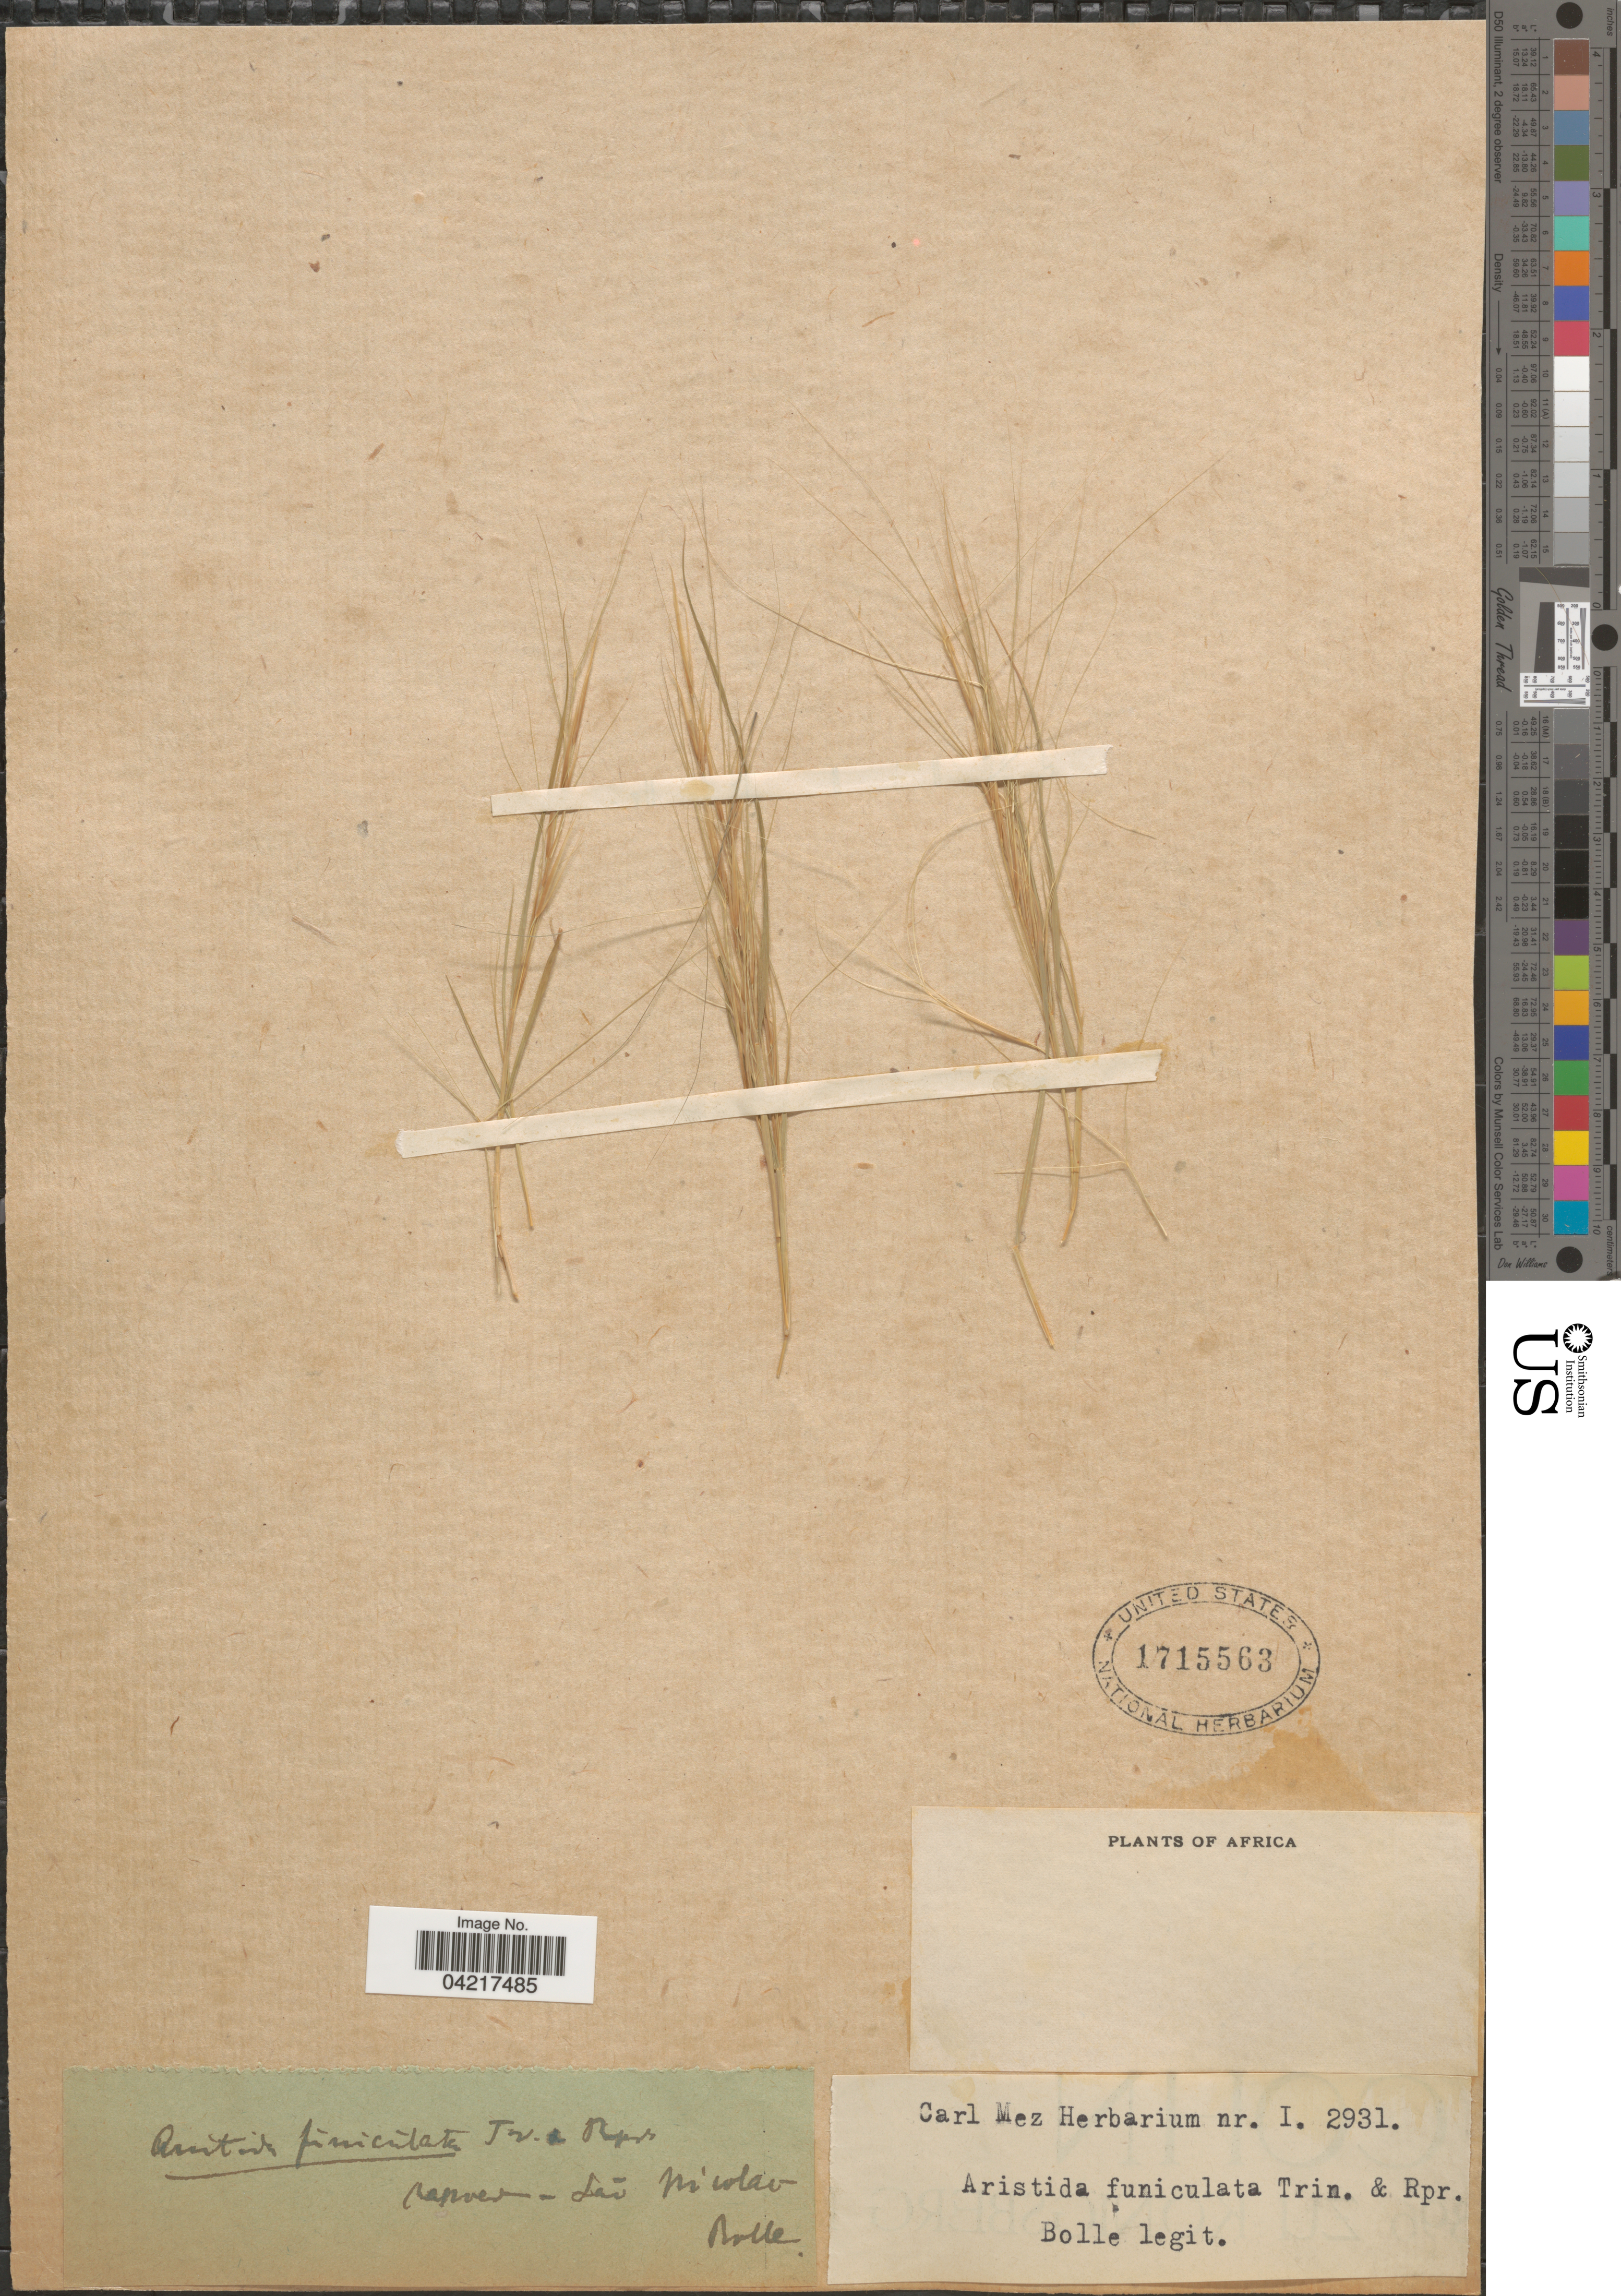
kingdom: Plantae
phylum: Tracheophyta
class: Liliopsida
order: Poales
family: Poaceae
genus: Aristida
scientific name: Aristida funiculata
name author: Trin. & Rupr.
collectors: Bolle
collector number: I2931?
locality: Africa. [illegible text] - Lá Nicolav.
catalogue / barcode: US 1715563